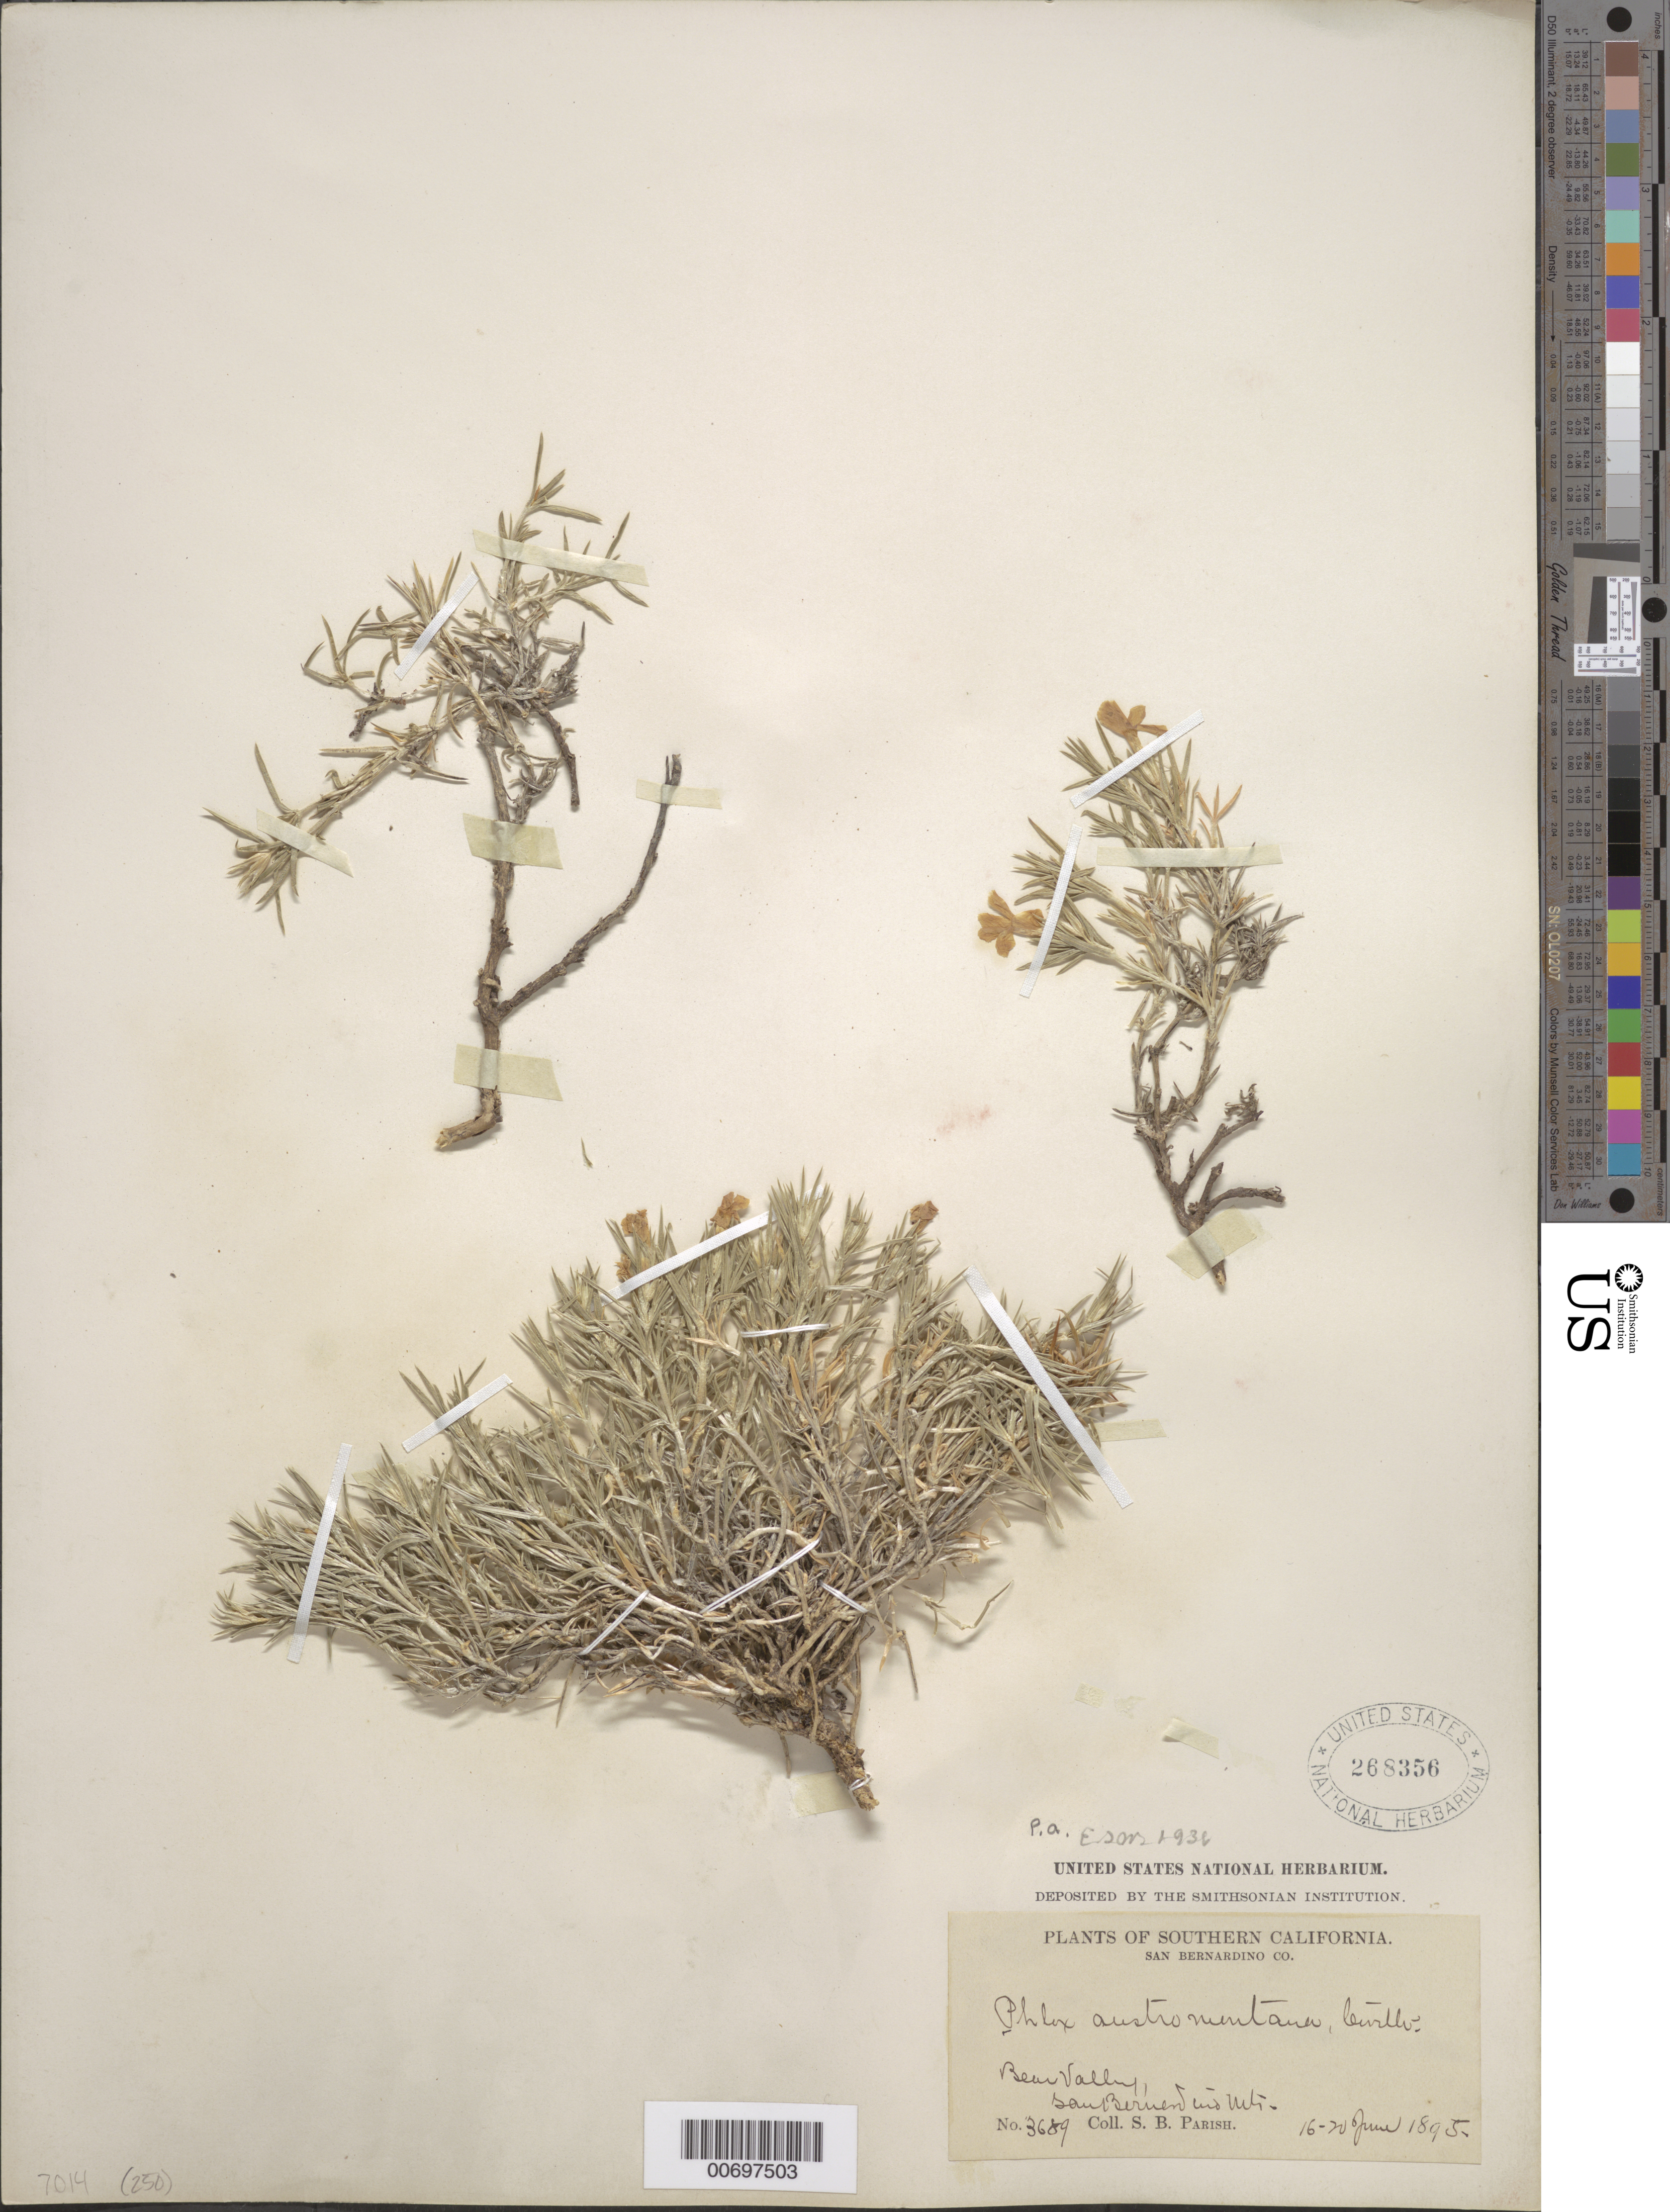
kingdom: Plantae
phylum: Tracheophyta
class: Magnoliopsida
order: Ericales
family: Polemoniaceae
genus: Phlox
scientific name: Phlox austromontana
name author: Coville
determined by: Wherry, E.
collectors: S. B. Parish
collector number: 3689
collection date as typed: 16 Jun 1895 to 20 Jun 1895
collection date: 1895-06-16/1895-06-20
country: United States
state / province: California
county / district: San Bernardino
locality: Bear Valley, San Bernardino Mts.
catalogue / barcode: US 268356